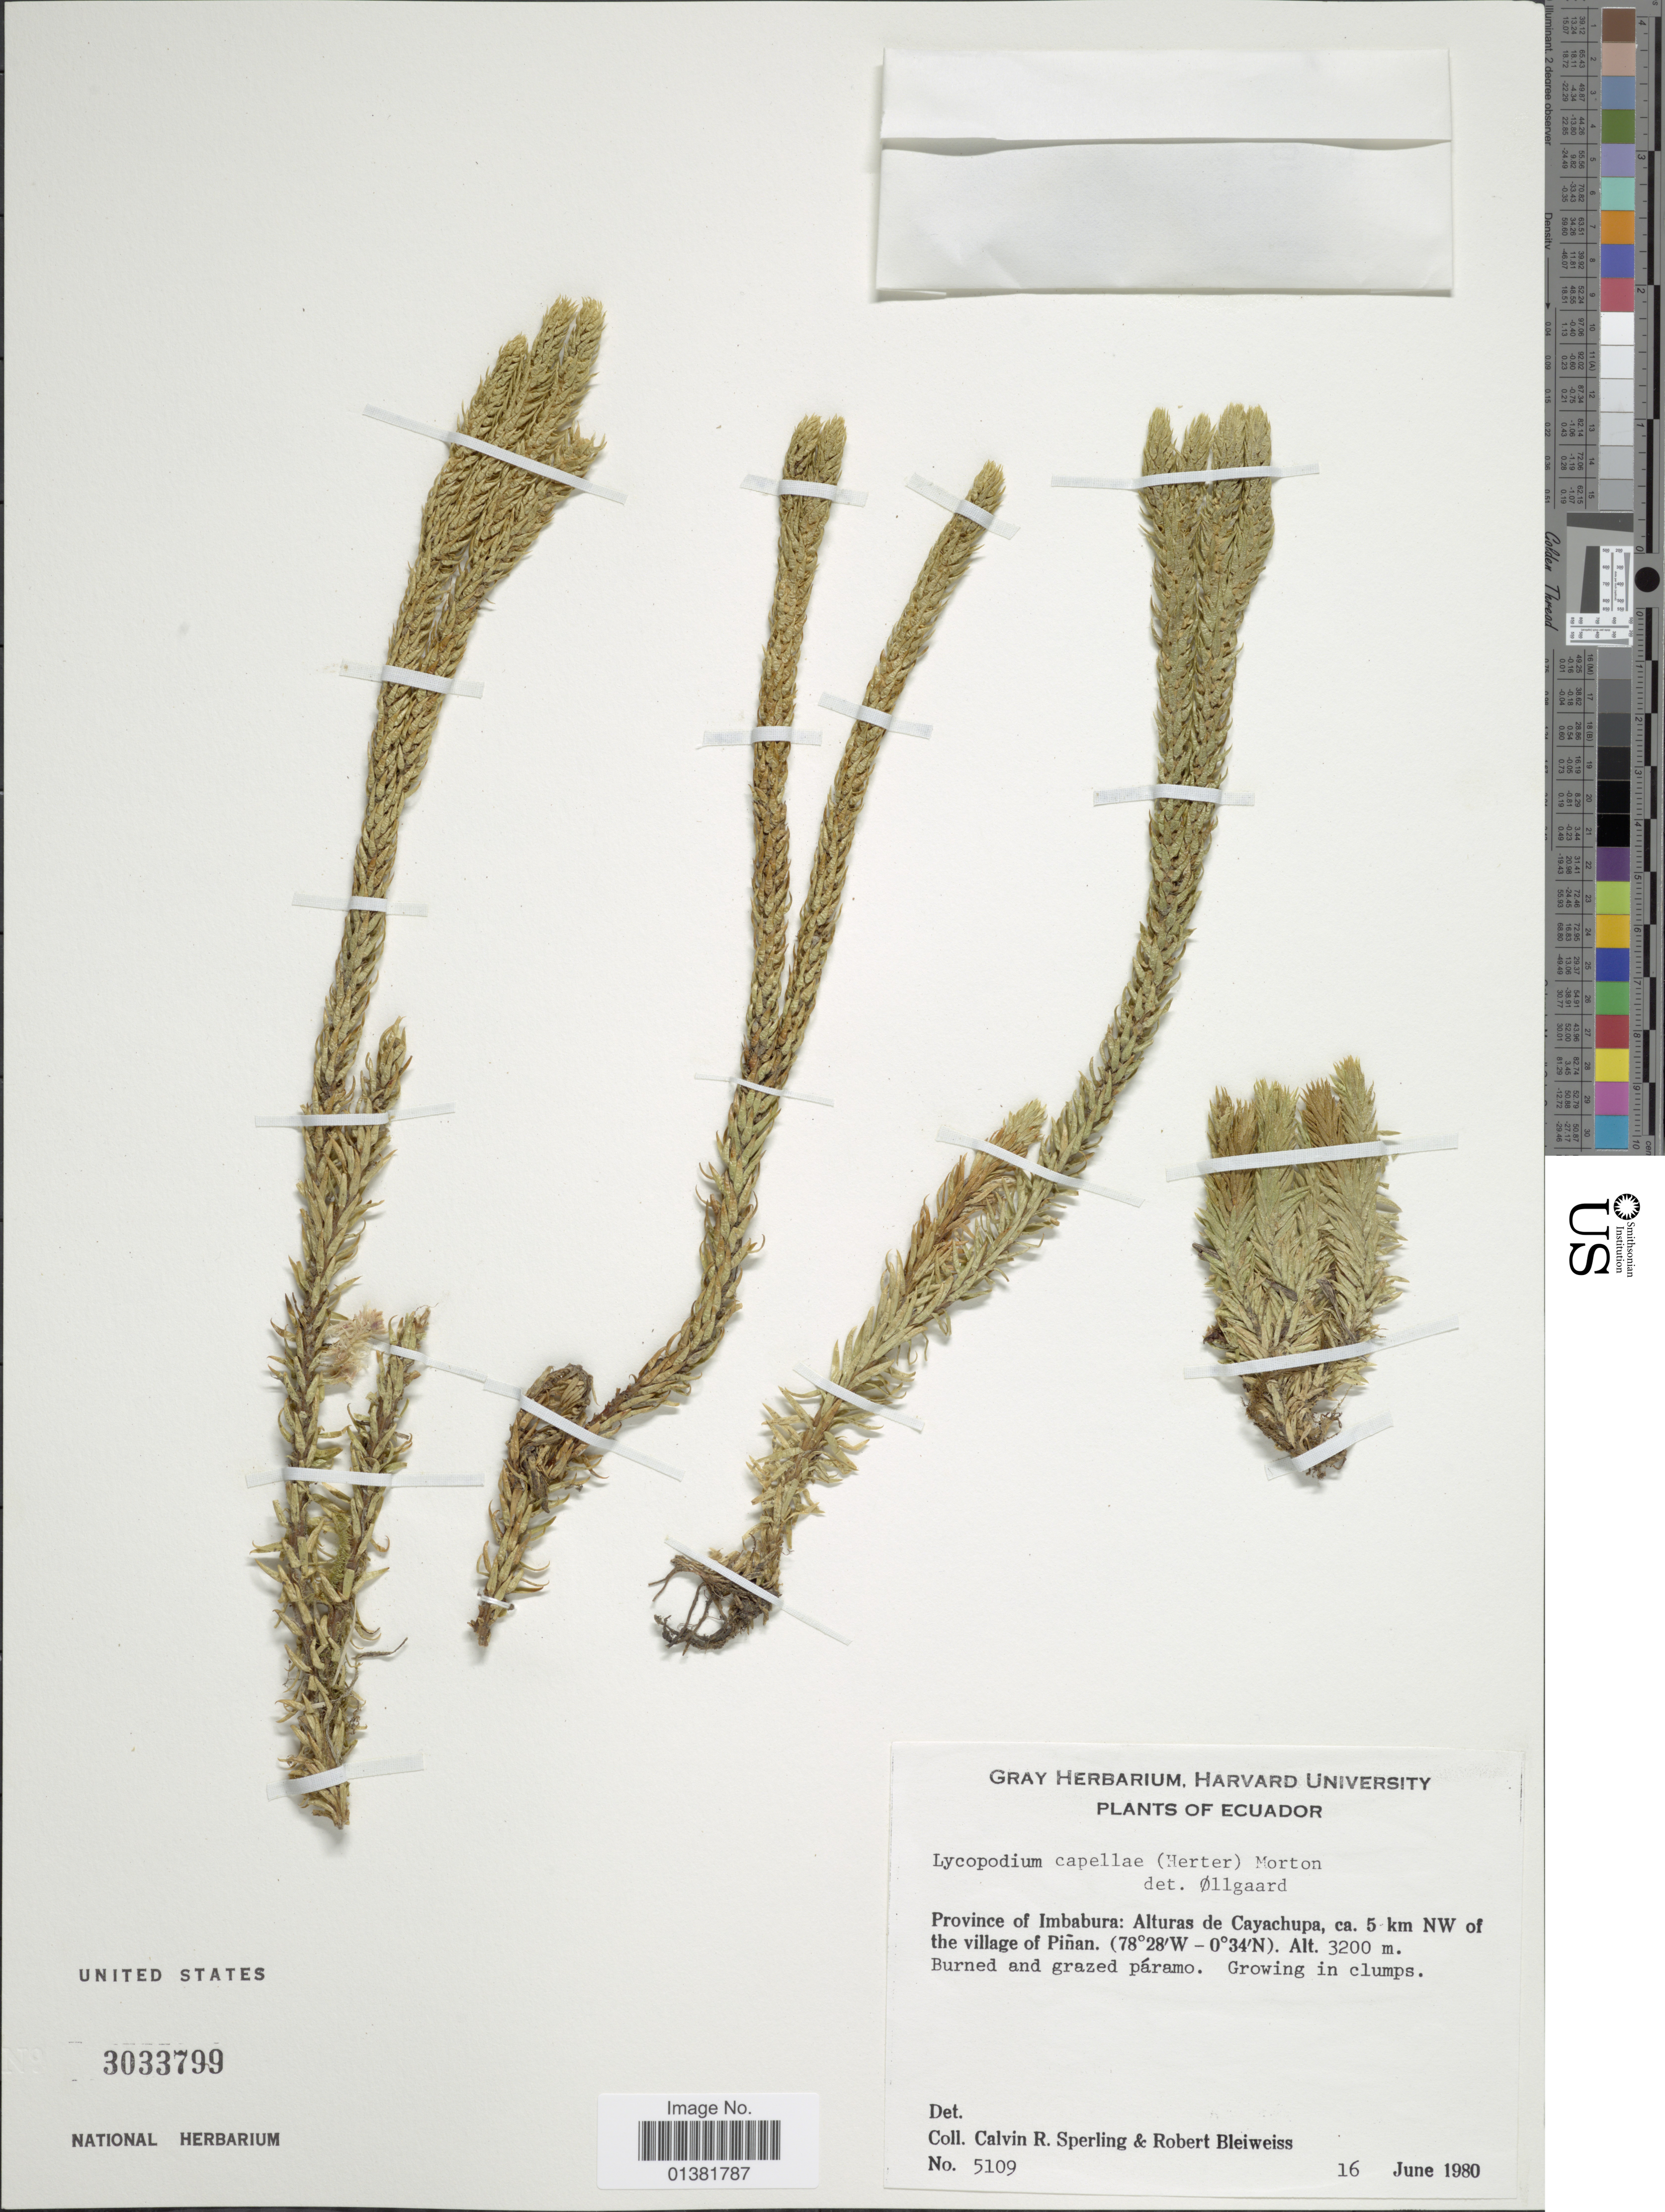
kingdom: Plantae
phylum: Tracheophyta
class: Lycopodiopsida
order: Lycopodiales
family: Lycopodiaceae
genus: Phlegmariurus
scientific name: Phlegmariurus capellae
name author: (Herter) B. Øllg.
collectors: C. R. Sperling & R. Bleiweiss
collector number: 5109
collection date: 1980-06-16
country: Ecuador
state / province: Imbabura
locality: Alturas de Cayachupa, ca. 5 km NW of the village of Piñan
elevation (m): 3200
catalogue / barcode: US 3033799